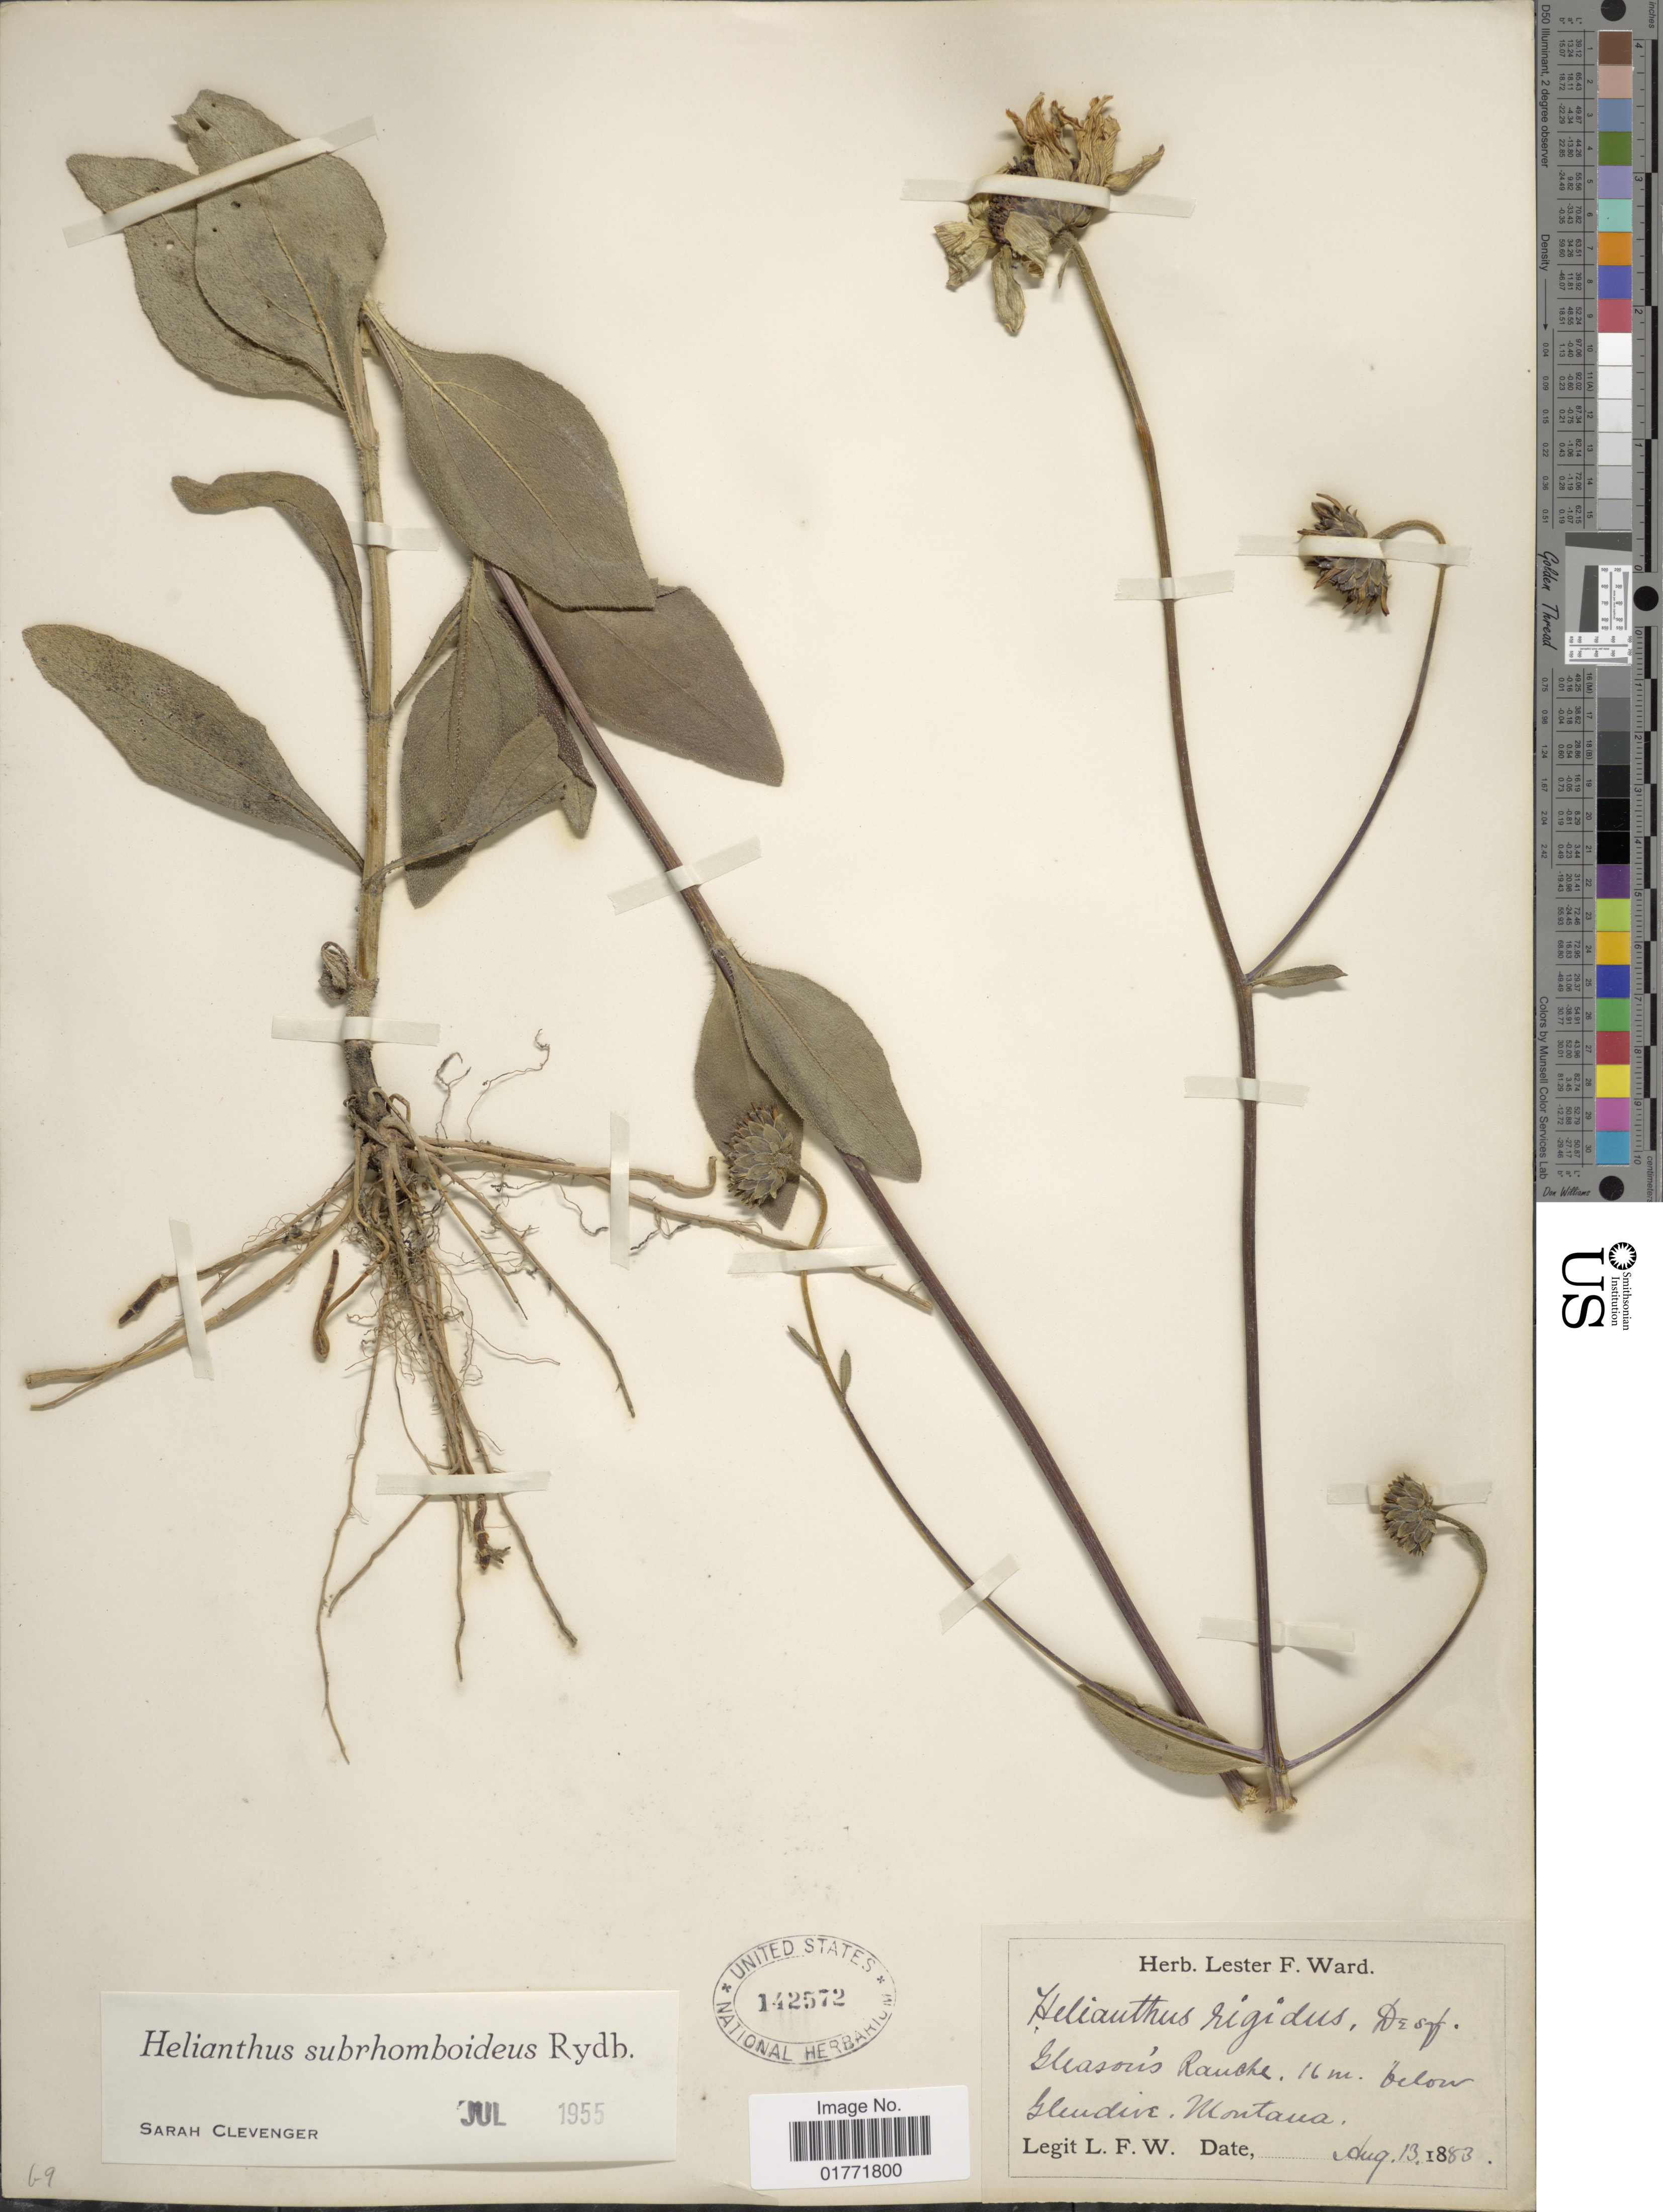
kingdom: Plantae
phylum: Tracheophyta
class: Magnoliopsida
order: Asterales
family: Asteraceae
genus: Helianthus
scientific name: Helianthus subrhomboideus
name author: Rydb.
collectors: L. F. Ward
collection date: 1883-08-13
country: United States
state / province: Montana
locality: Gleason's Ranche, 16 m. below Glendive Montana.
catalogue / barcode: US 142572